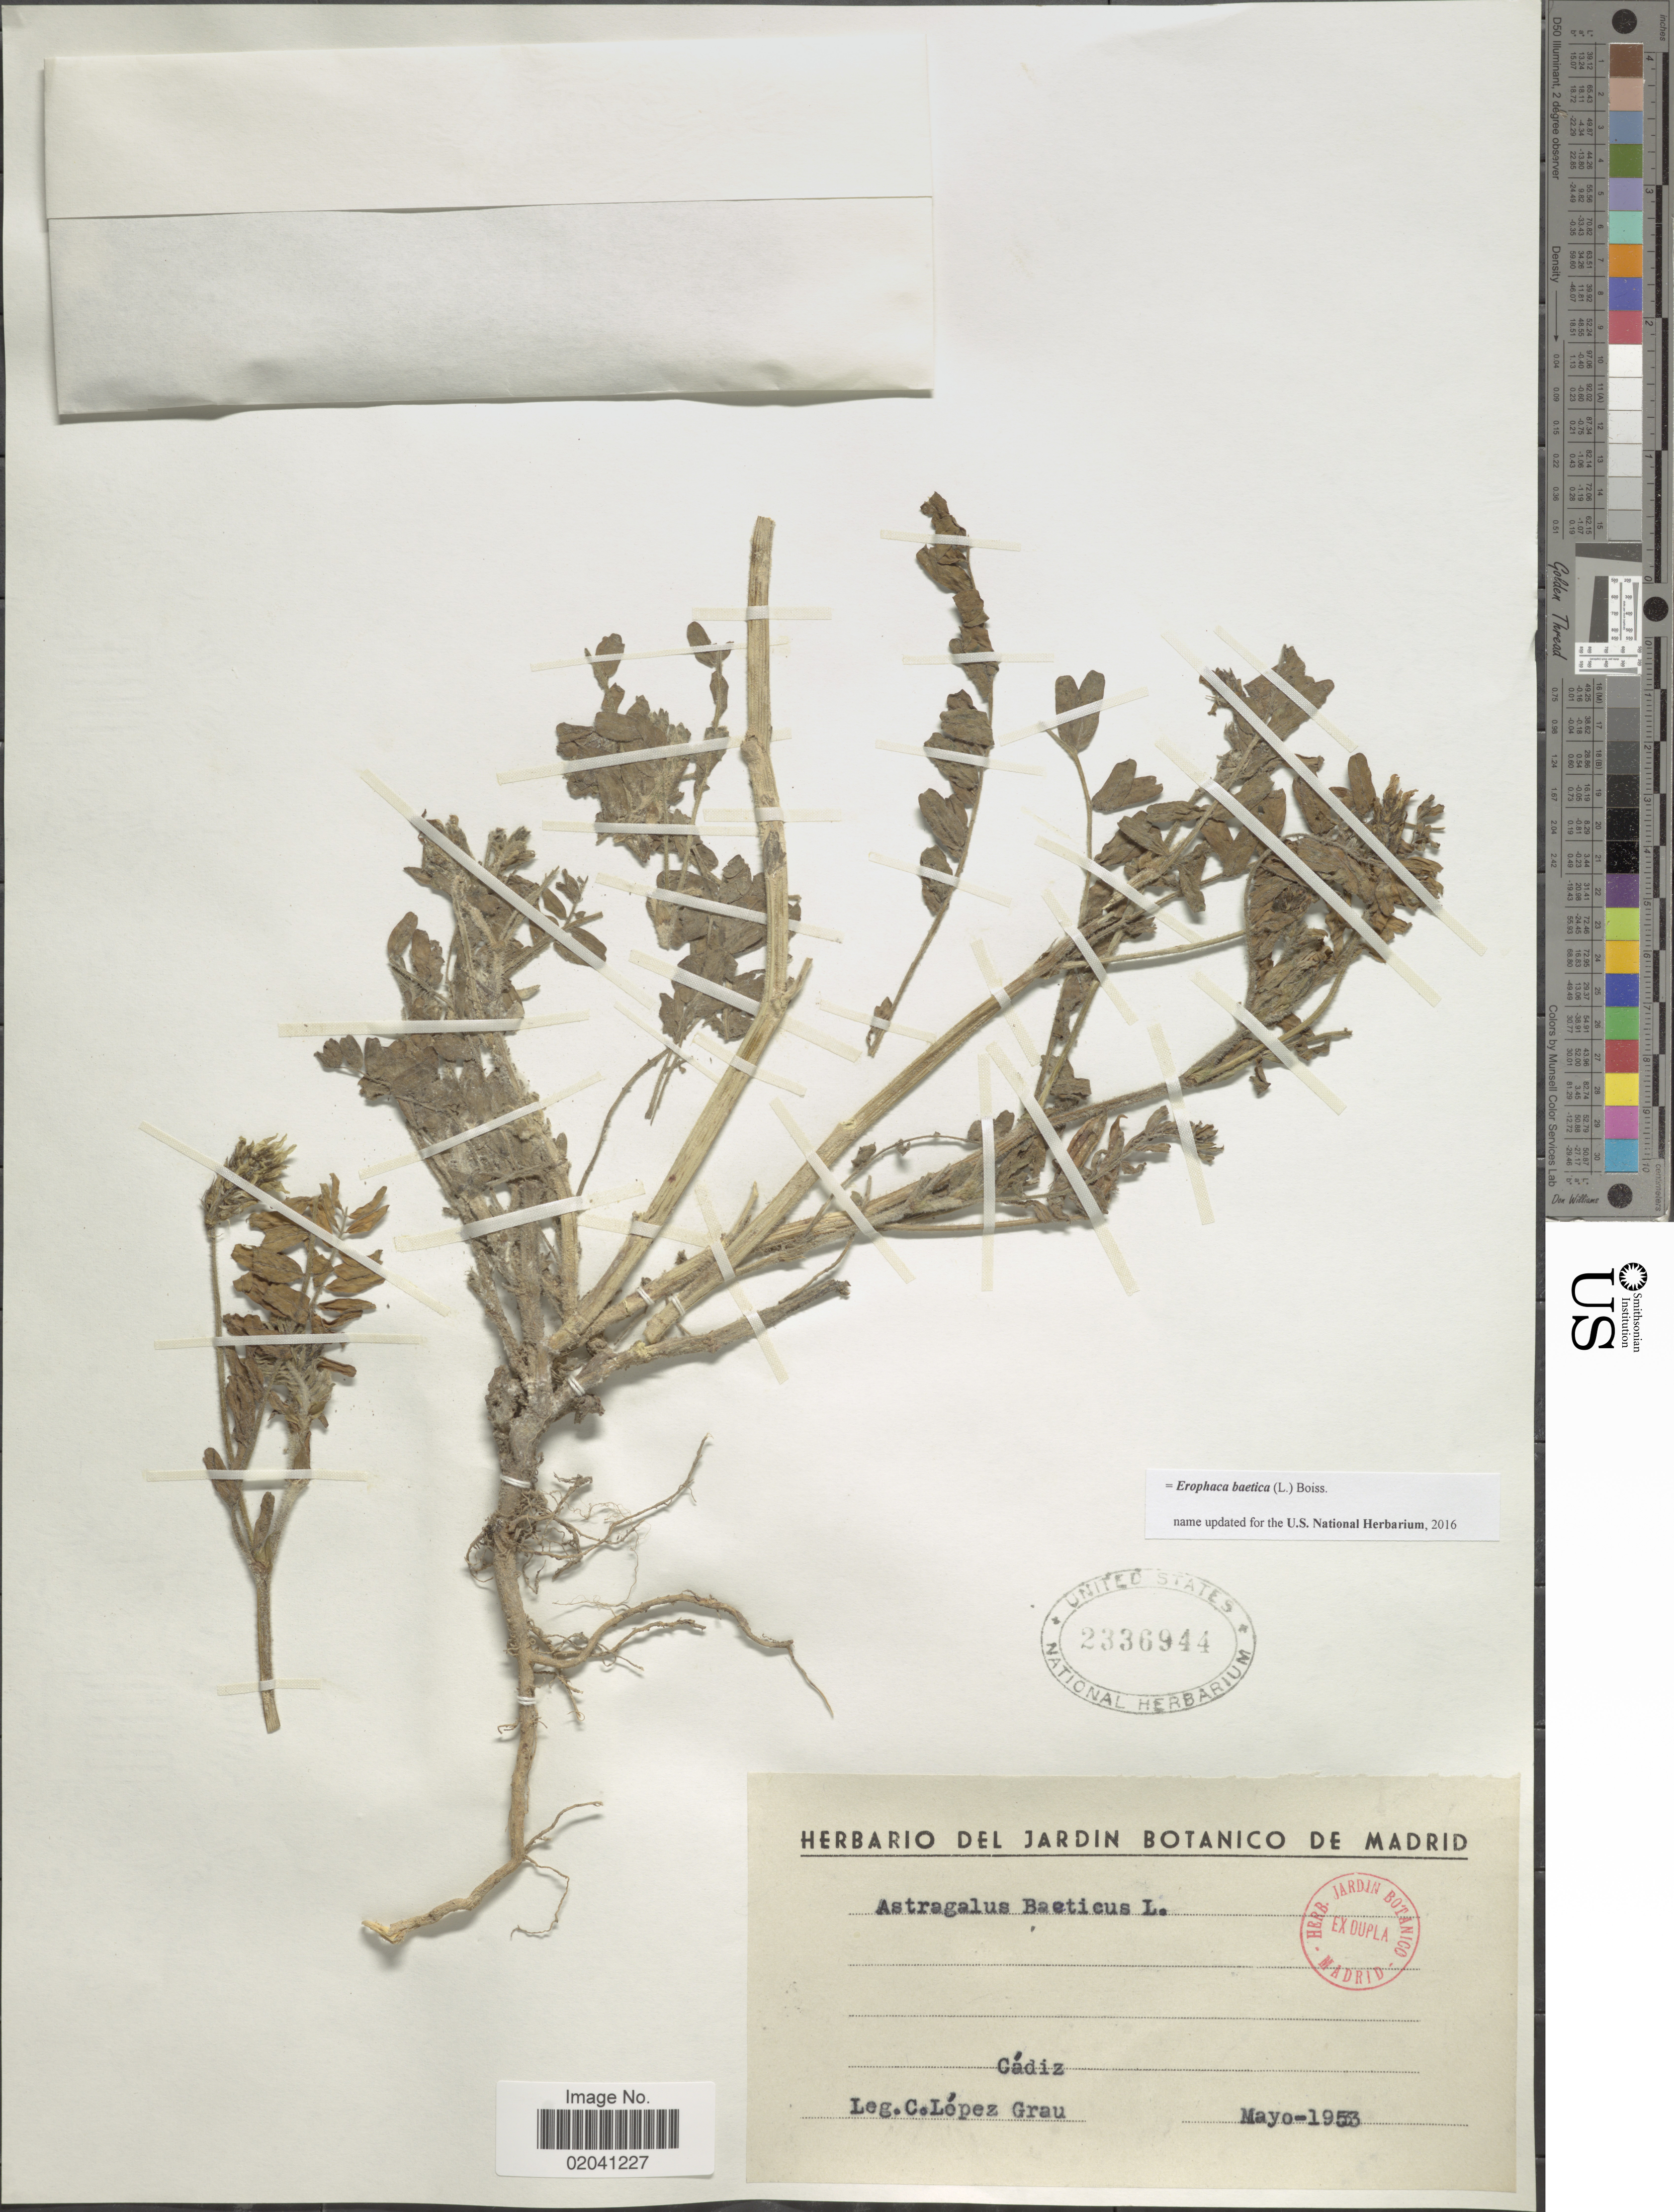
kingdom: Plantae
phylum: Tracheophyta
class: Magnoliopsida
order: Fabales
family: Fabaceae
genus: Erophaca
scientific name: Erophaca baetica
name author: (L.) Boiss.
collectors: C. Grau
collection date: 1953-05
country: Spain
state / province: Andalucía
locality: Cádiz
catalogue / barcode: US 2336944